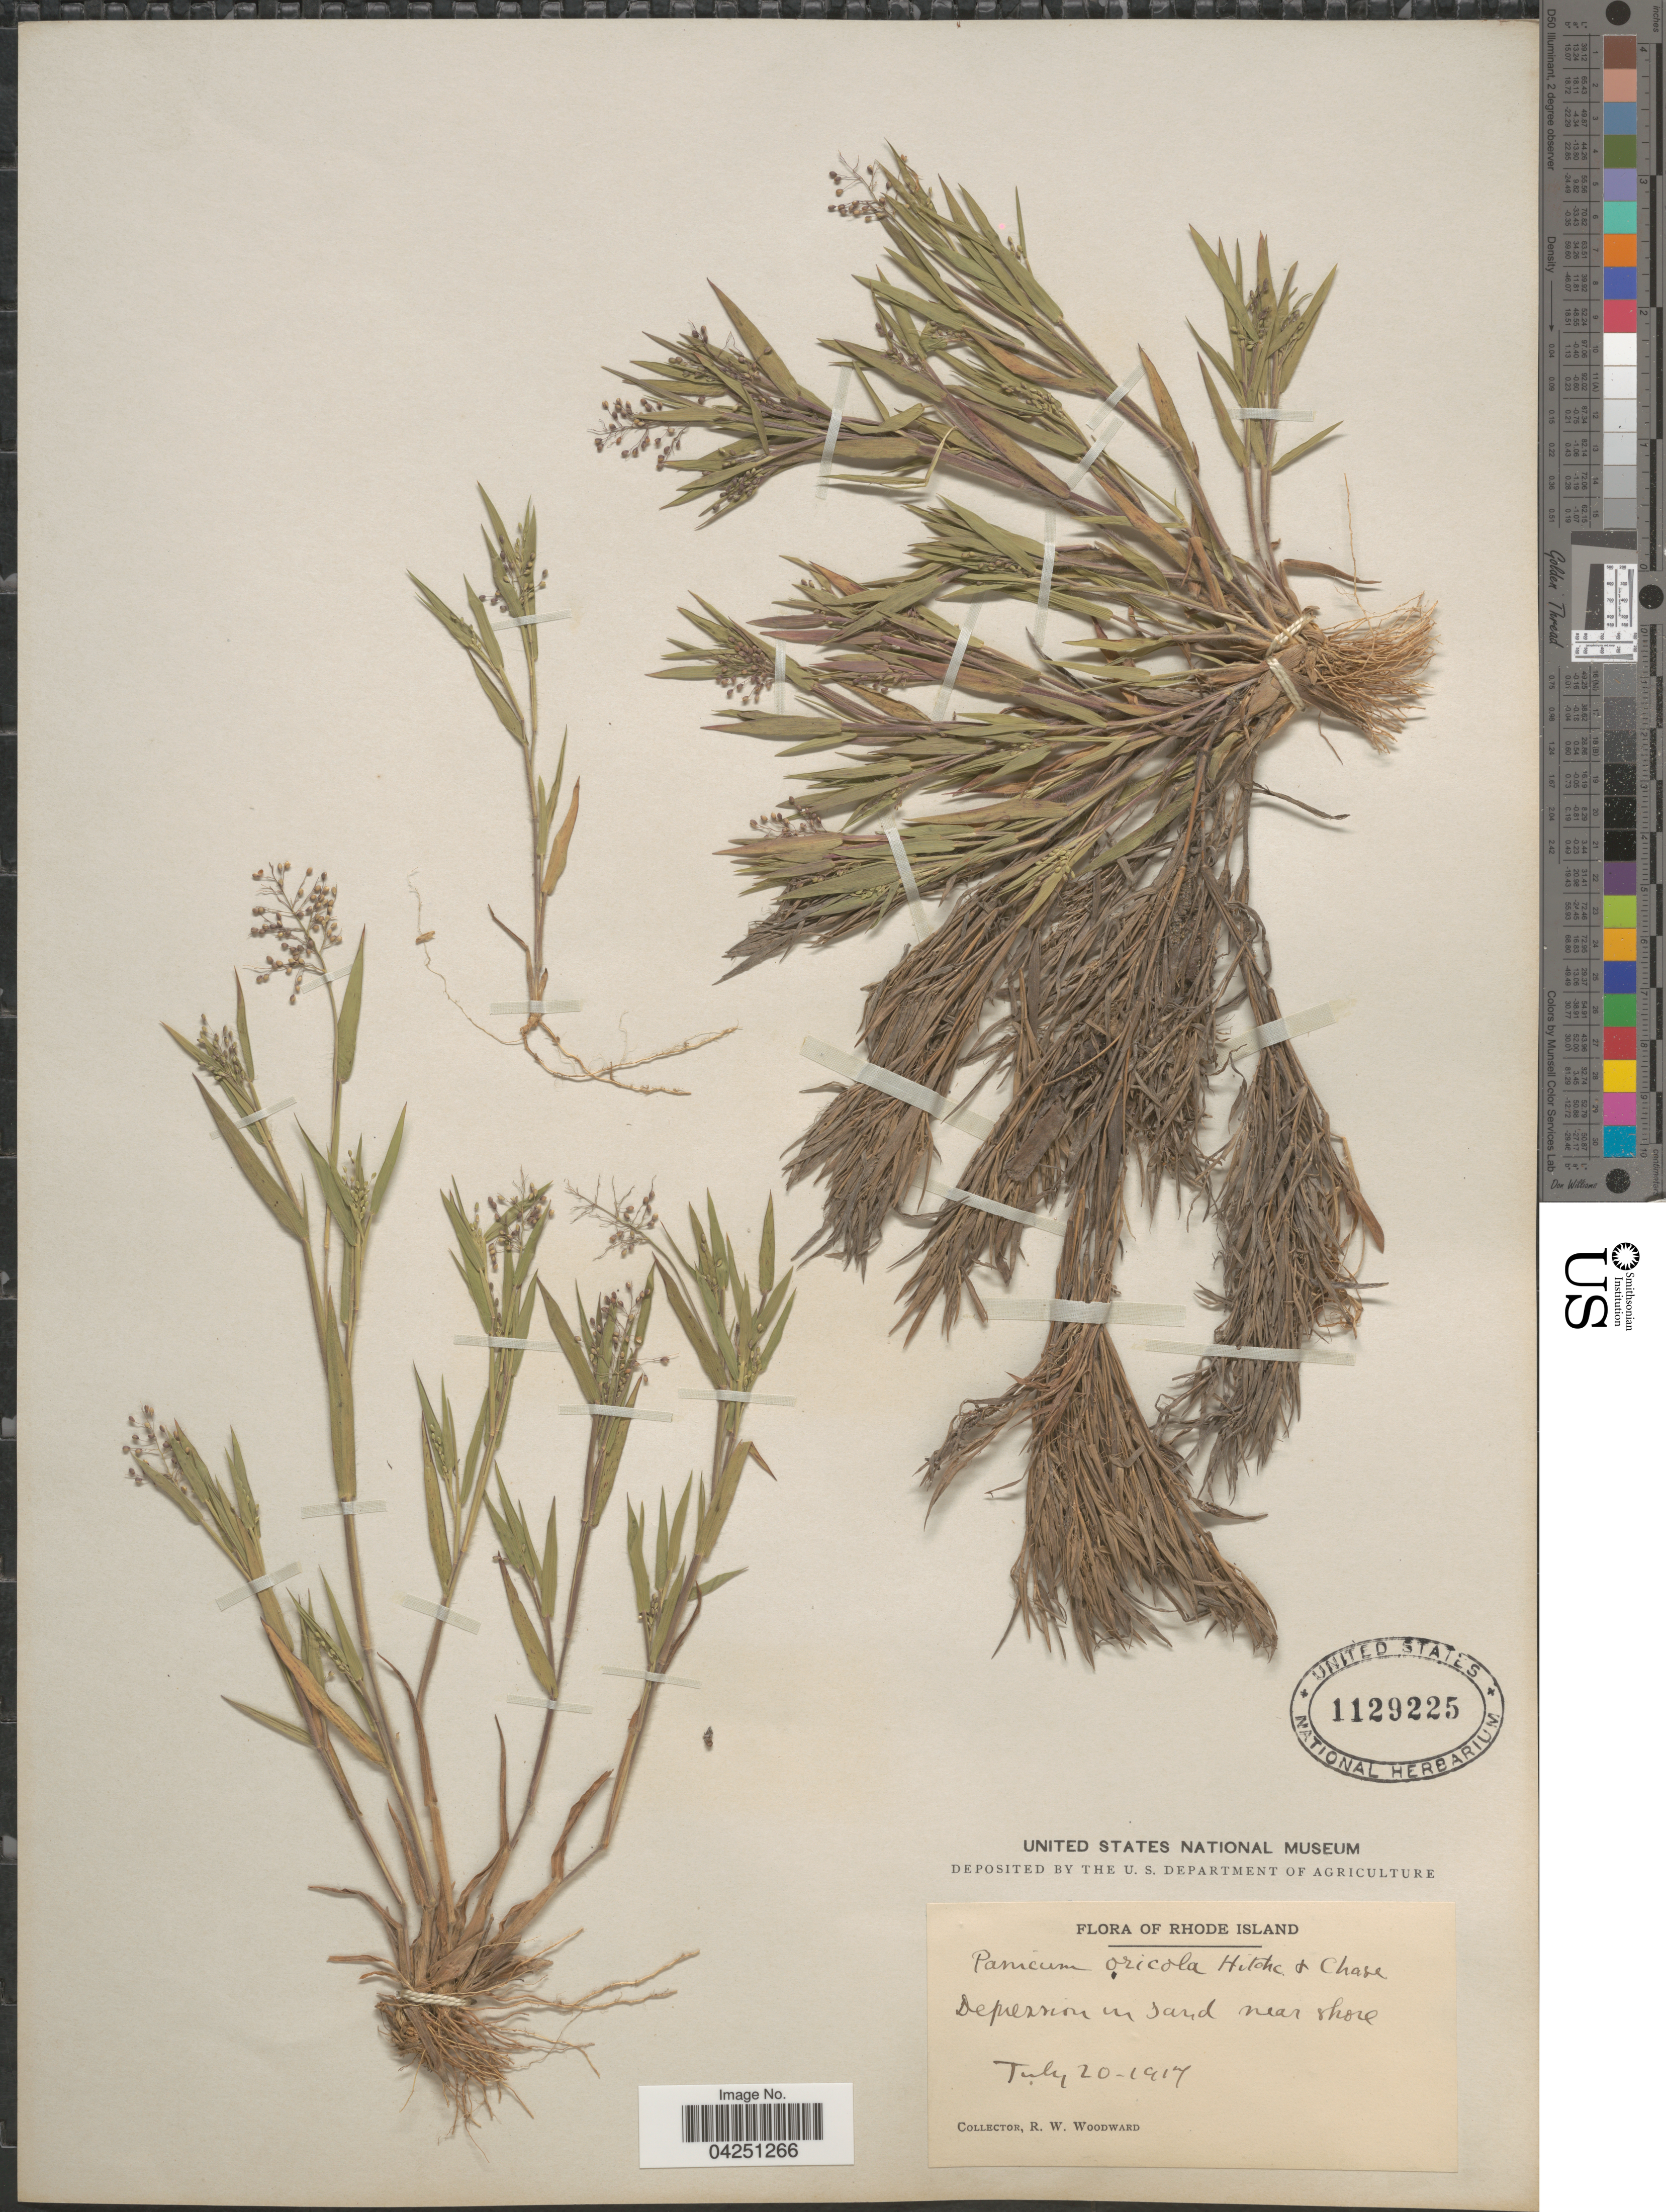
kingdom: Plantae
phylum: Tracheophyta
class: Liliopsida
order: Poales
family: Poaceae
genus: Dichanthelium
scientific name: Dichanthelium acuminatum var. acuminatum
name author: (Sw.) Gould & C.A. Clark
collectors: R. Woodward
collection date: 1917-07-20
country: United States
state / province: Rhode Island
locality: Depression in sand near shore.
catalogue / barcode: US 1129225